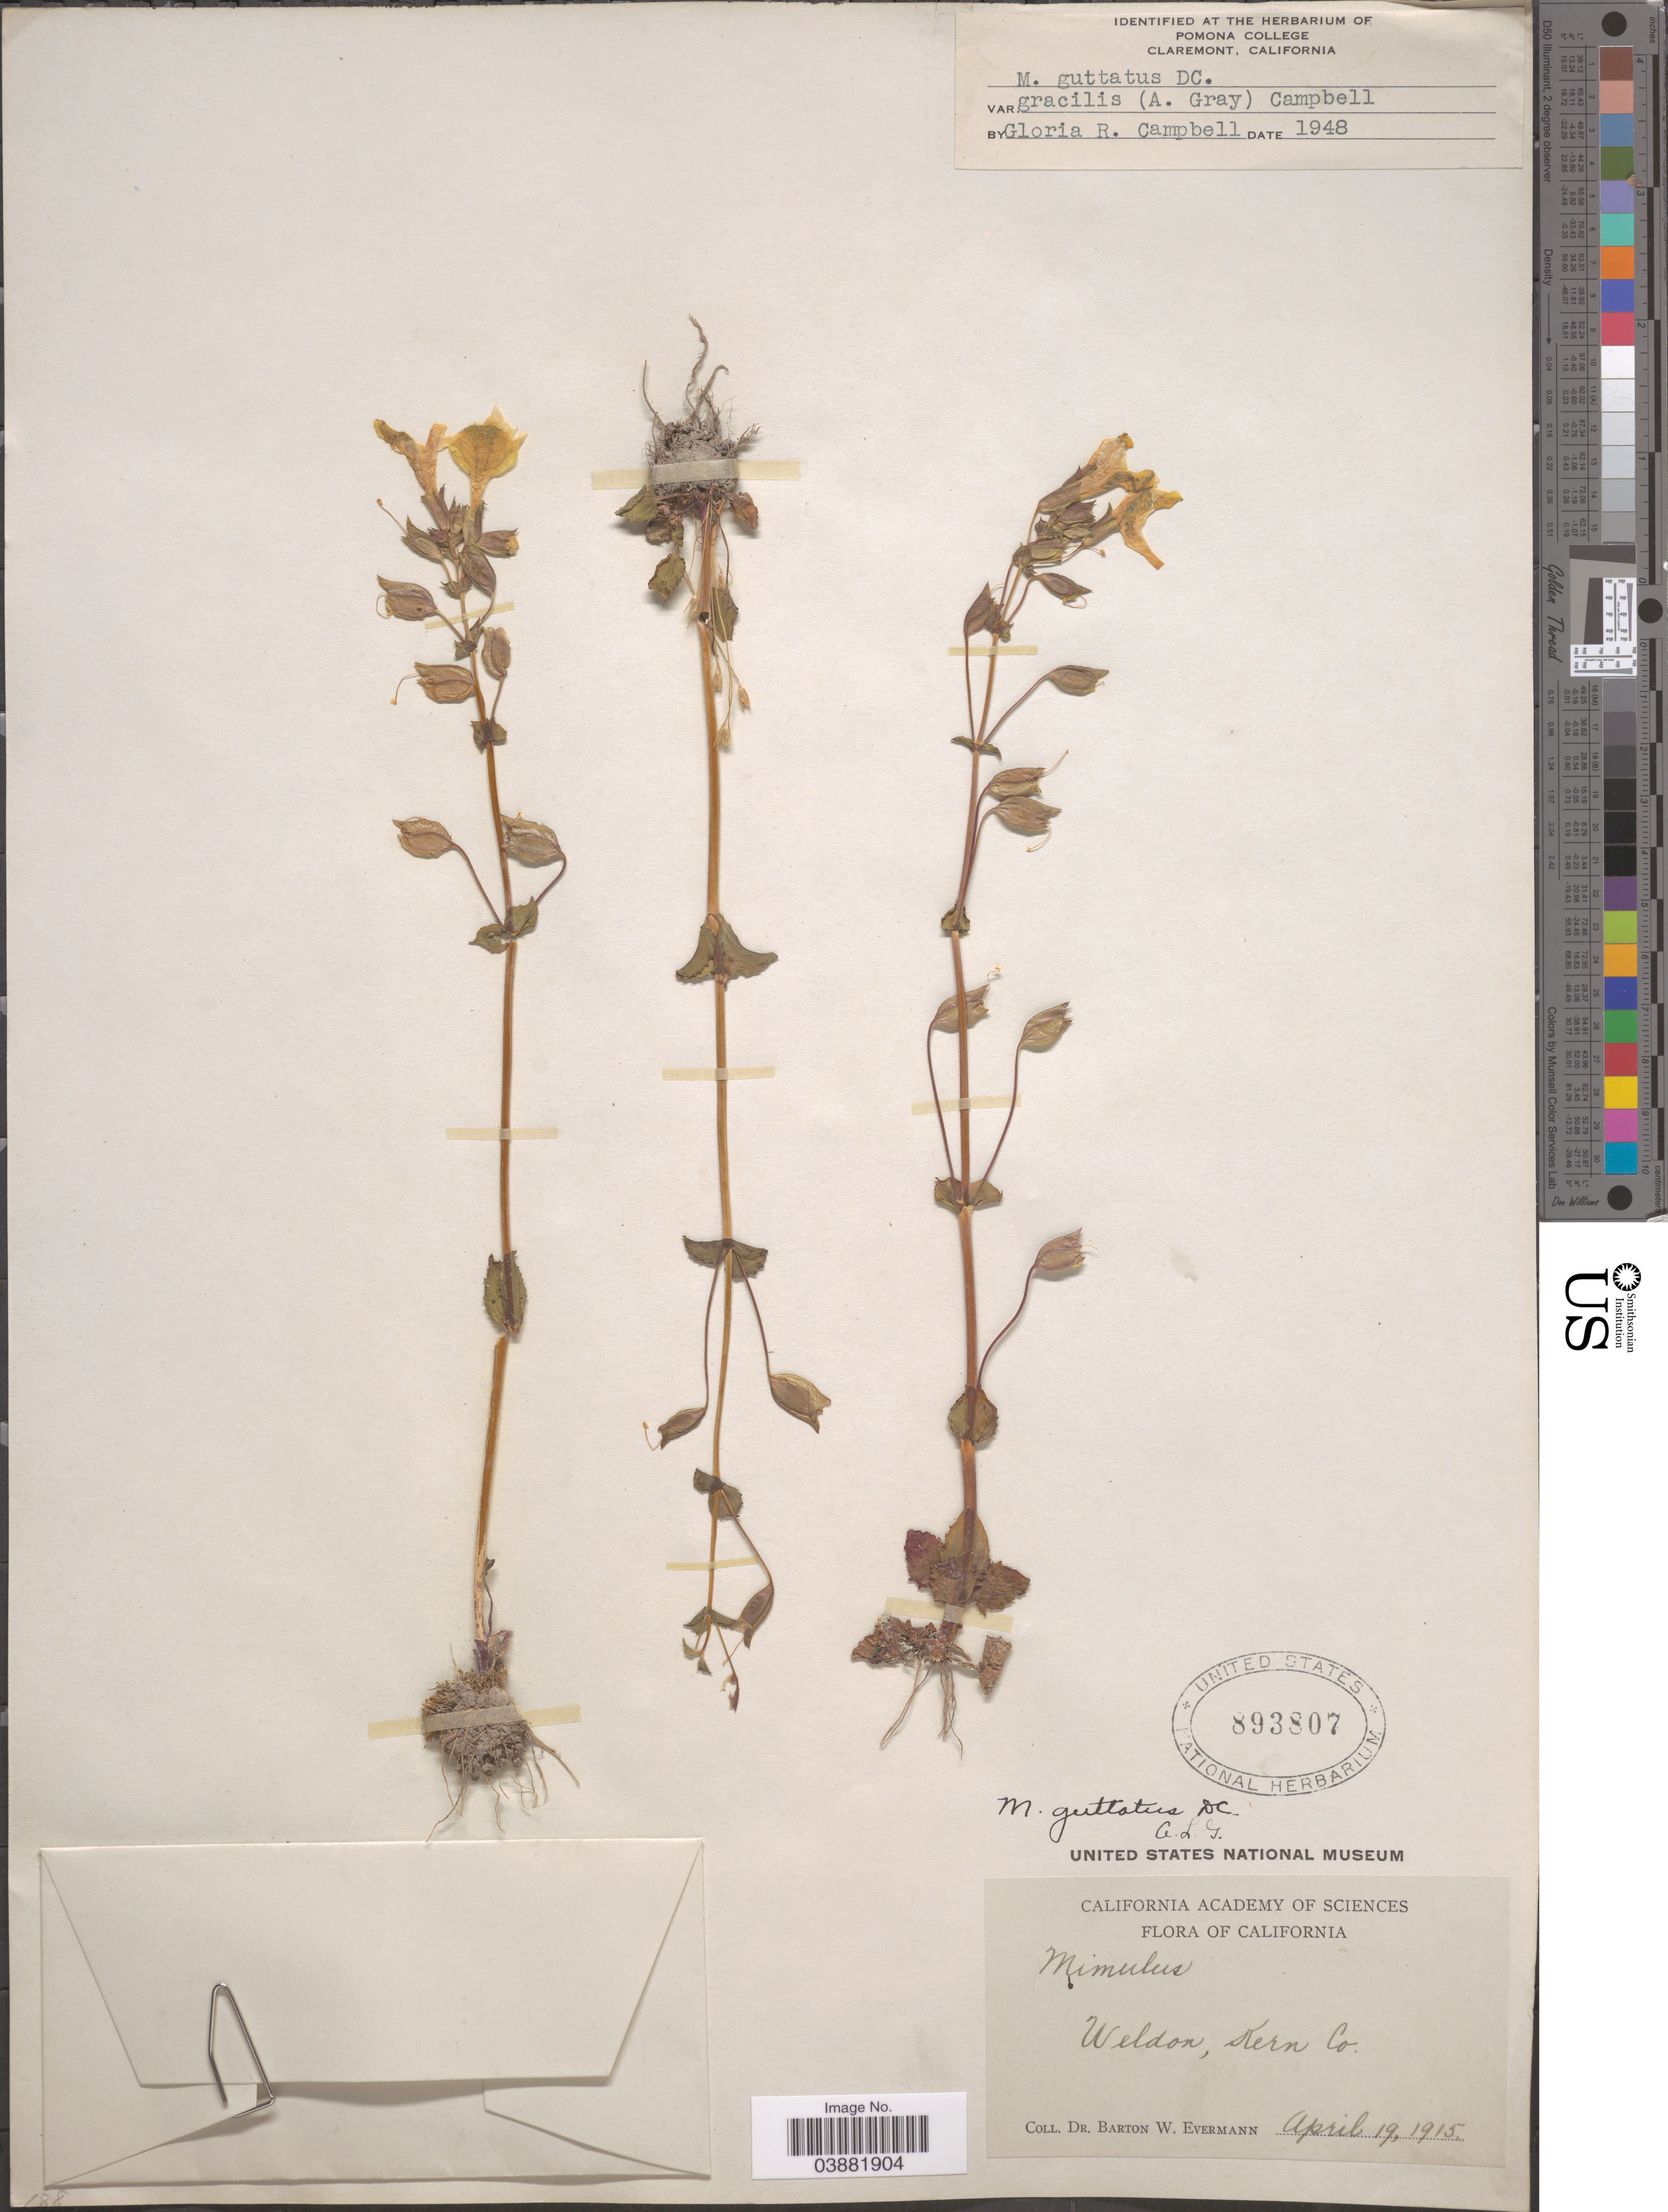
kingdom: Plantae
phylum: Tracheophyta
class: Magnoliopsida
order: Lamiales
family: Phrymaceae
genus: Mimulus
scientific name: Mimulus guttatus var. gracilis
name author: (A. Gray) G.R. Campb.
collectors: B. W. Evermann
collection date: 1915-04-19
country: United States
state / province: California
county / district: Kern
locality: Weldon, Kern Co.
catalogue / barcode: US 893807